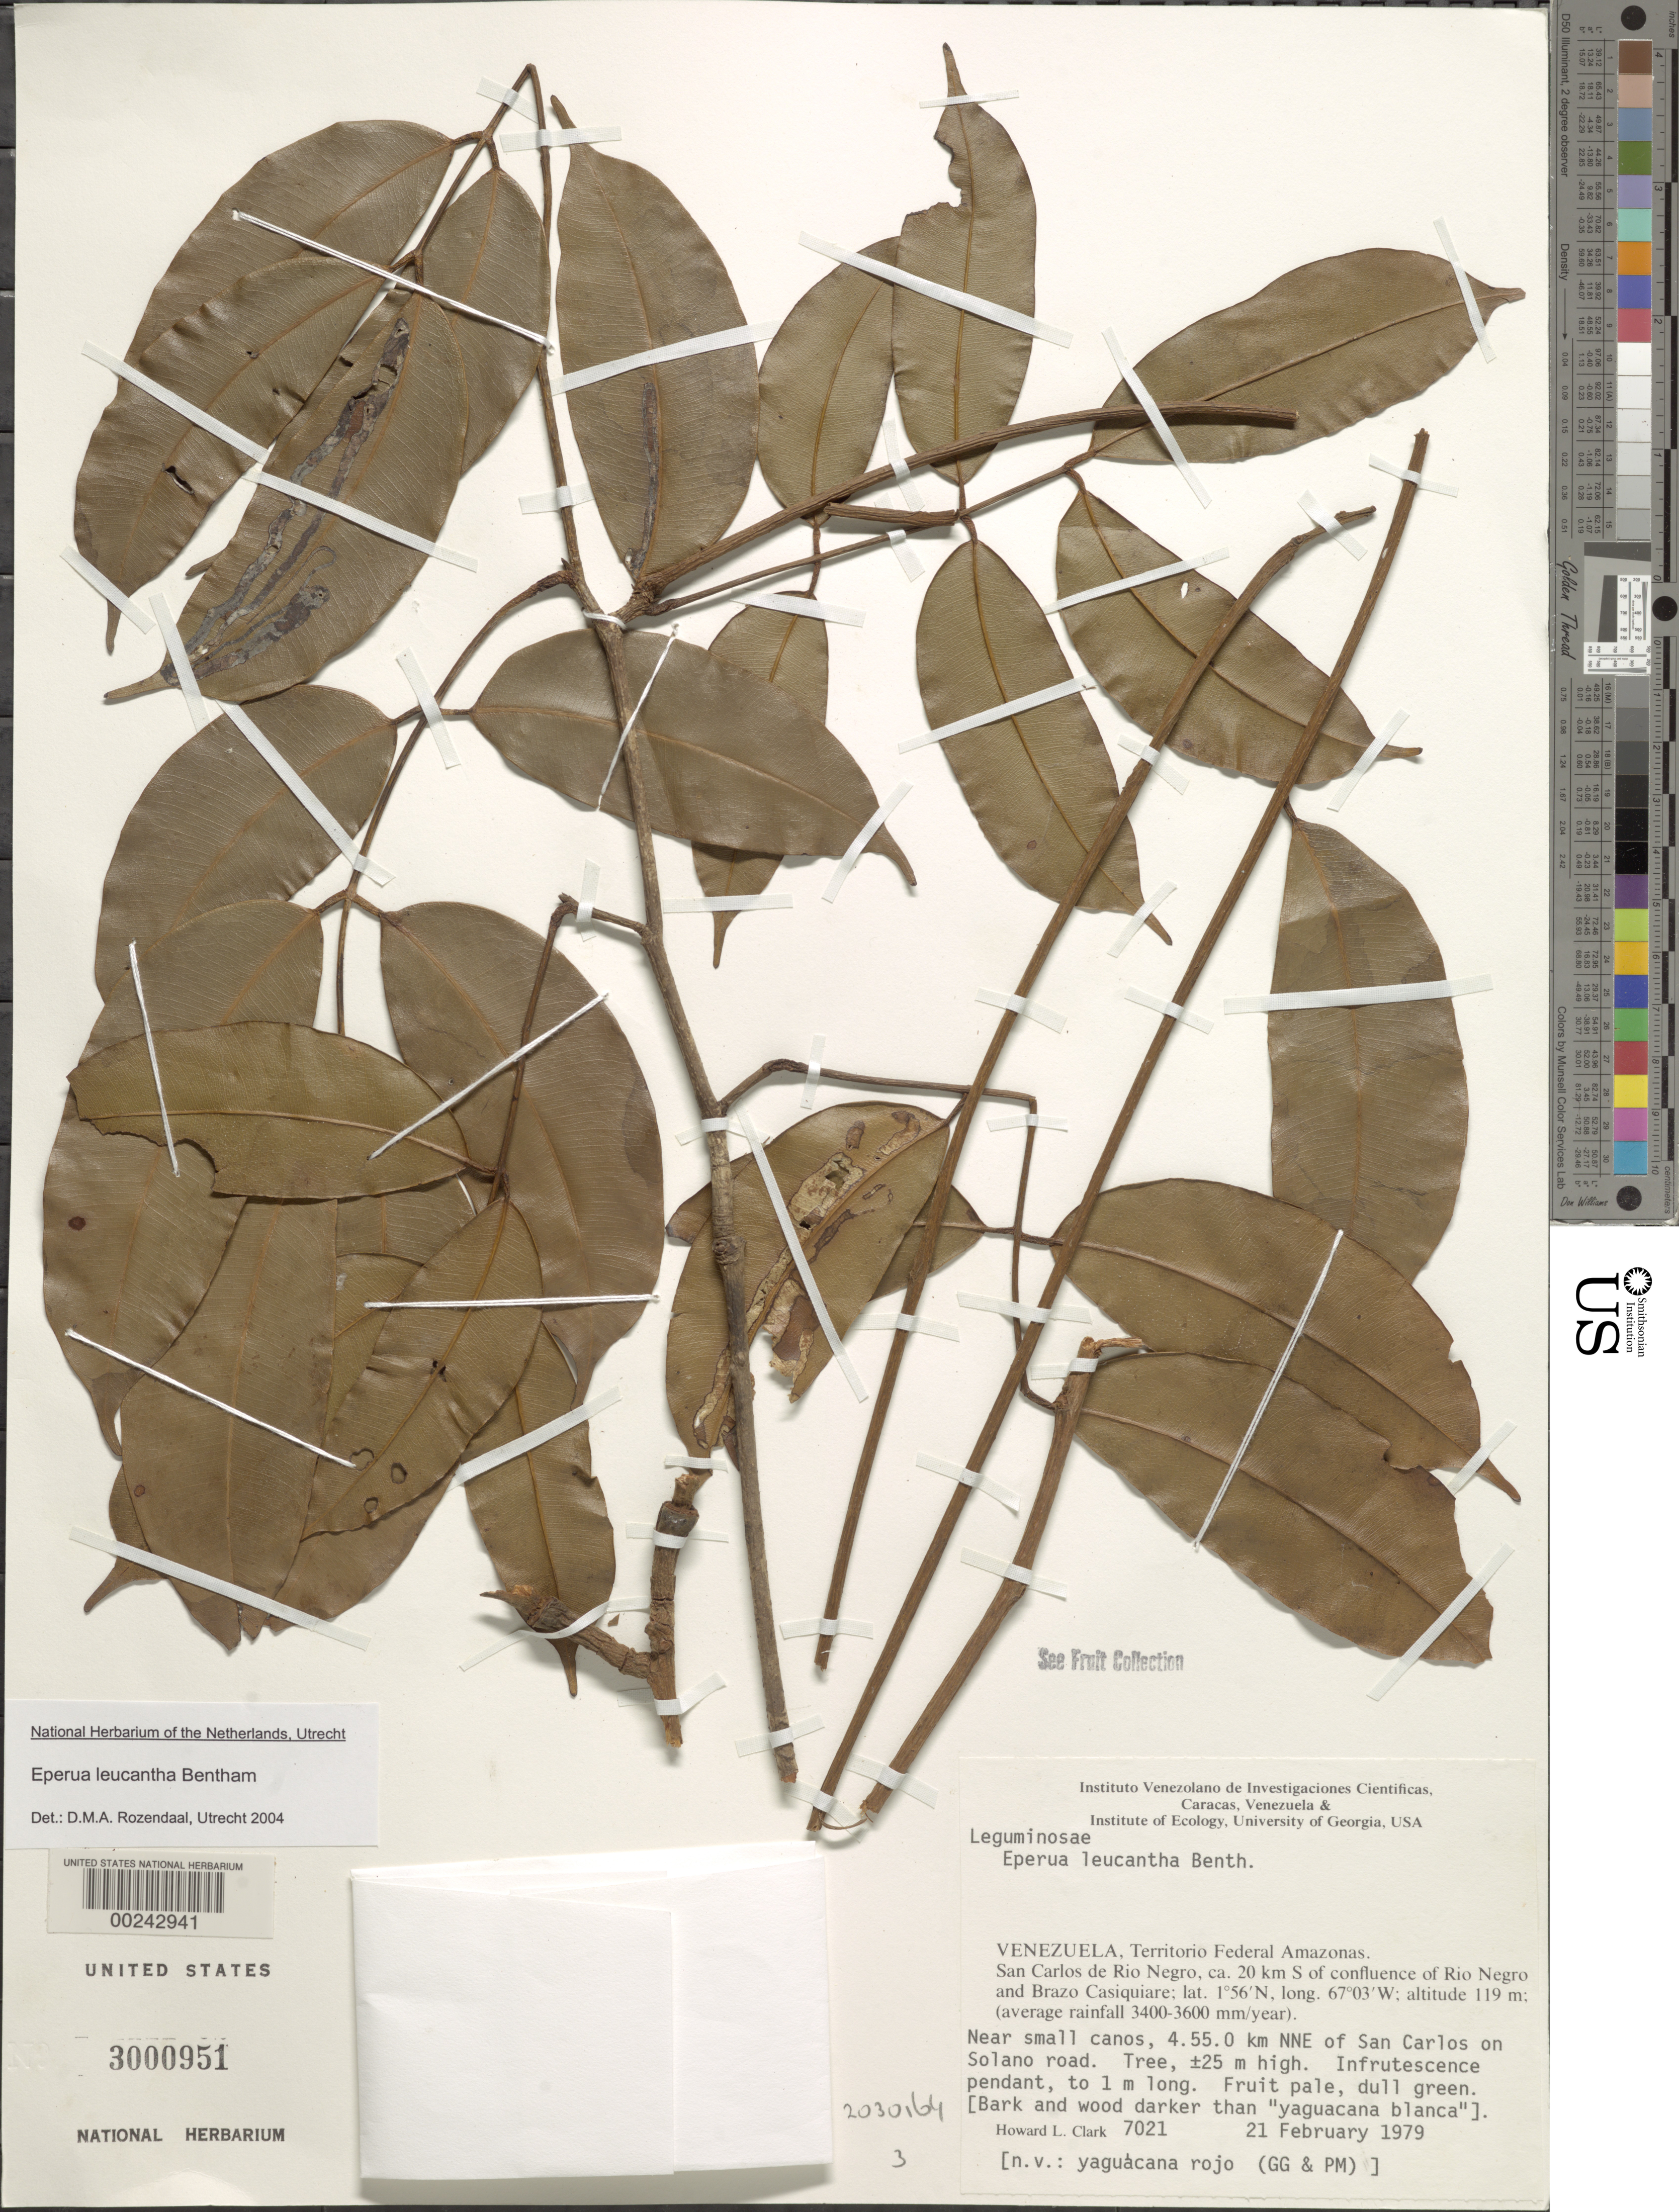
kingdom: Plantae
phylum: Tracheophyta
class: Magnoliopsida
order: Fabales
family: Fabaceae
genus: Eperua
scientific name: Eperua leucantha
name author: Benth.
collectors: H. L. Clark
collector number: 7021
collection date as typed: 21 Feb 1979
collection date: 1979-02-21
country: Venezuela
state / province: Amazonas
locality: San carlos de rio negro, 20 km s of conf. of rio negro + brazo casiquiare, near sm canos, 4.55 km nne of san carlos on solano road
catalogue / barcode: US 3000951